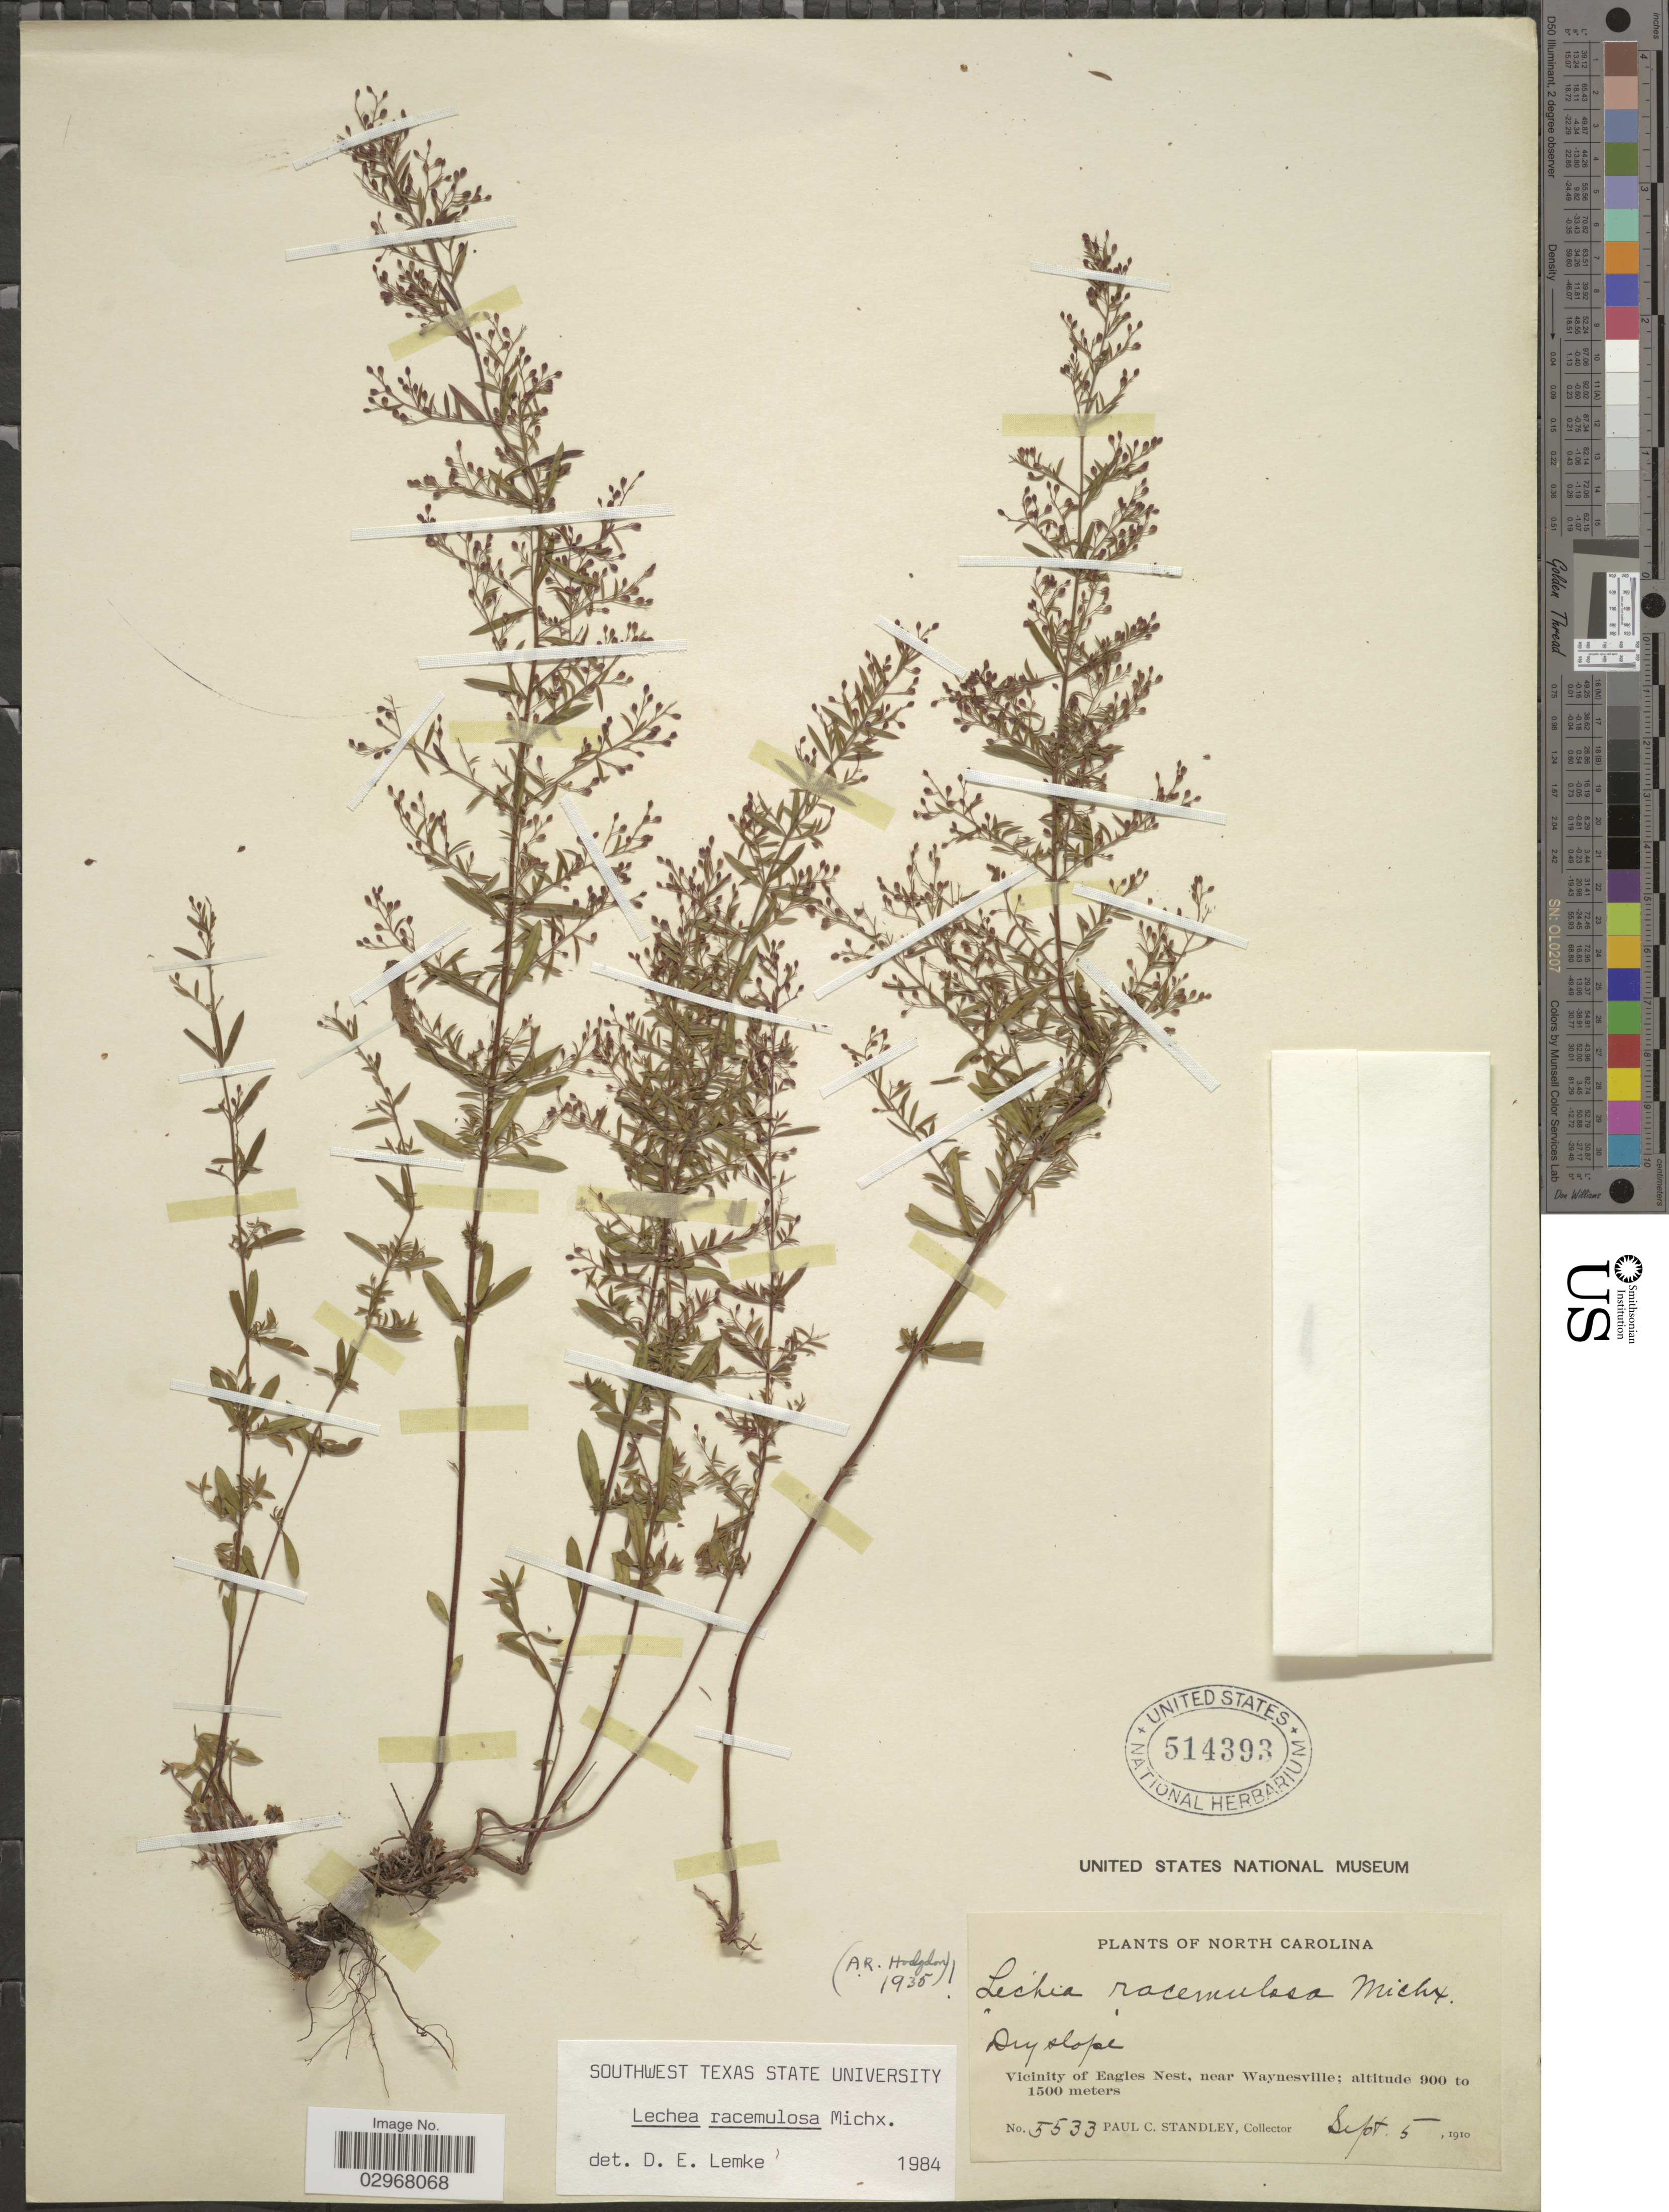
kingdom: Plantae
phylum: Tracheophyta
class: Magnoliopsida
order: Malvales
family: Cistaceae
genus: Lechea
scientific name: Lechea racemulosa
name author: Michx.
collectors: P. C. Standley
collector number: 5533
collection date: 1910-09-05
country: United States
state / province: North Carolina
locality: Vicinity of Eagles Nest, near Waynesville.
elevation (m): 900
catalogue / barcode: US 514393